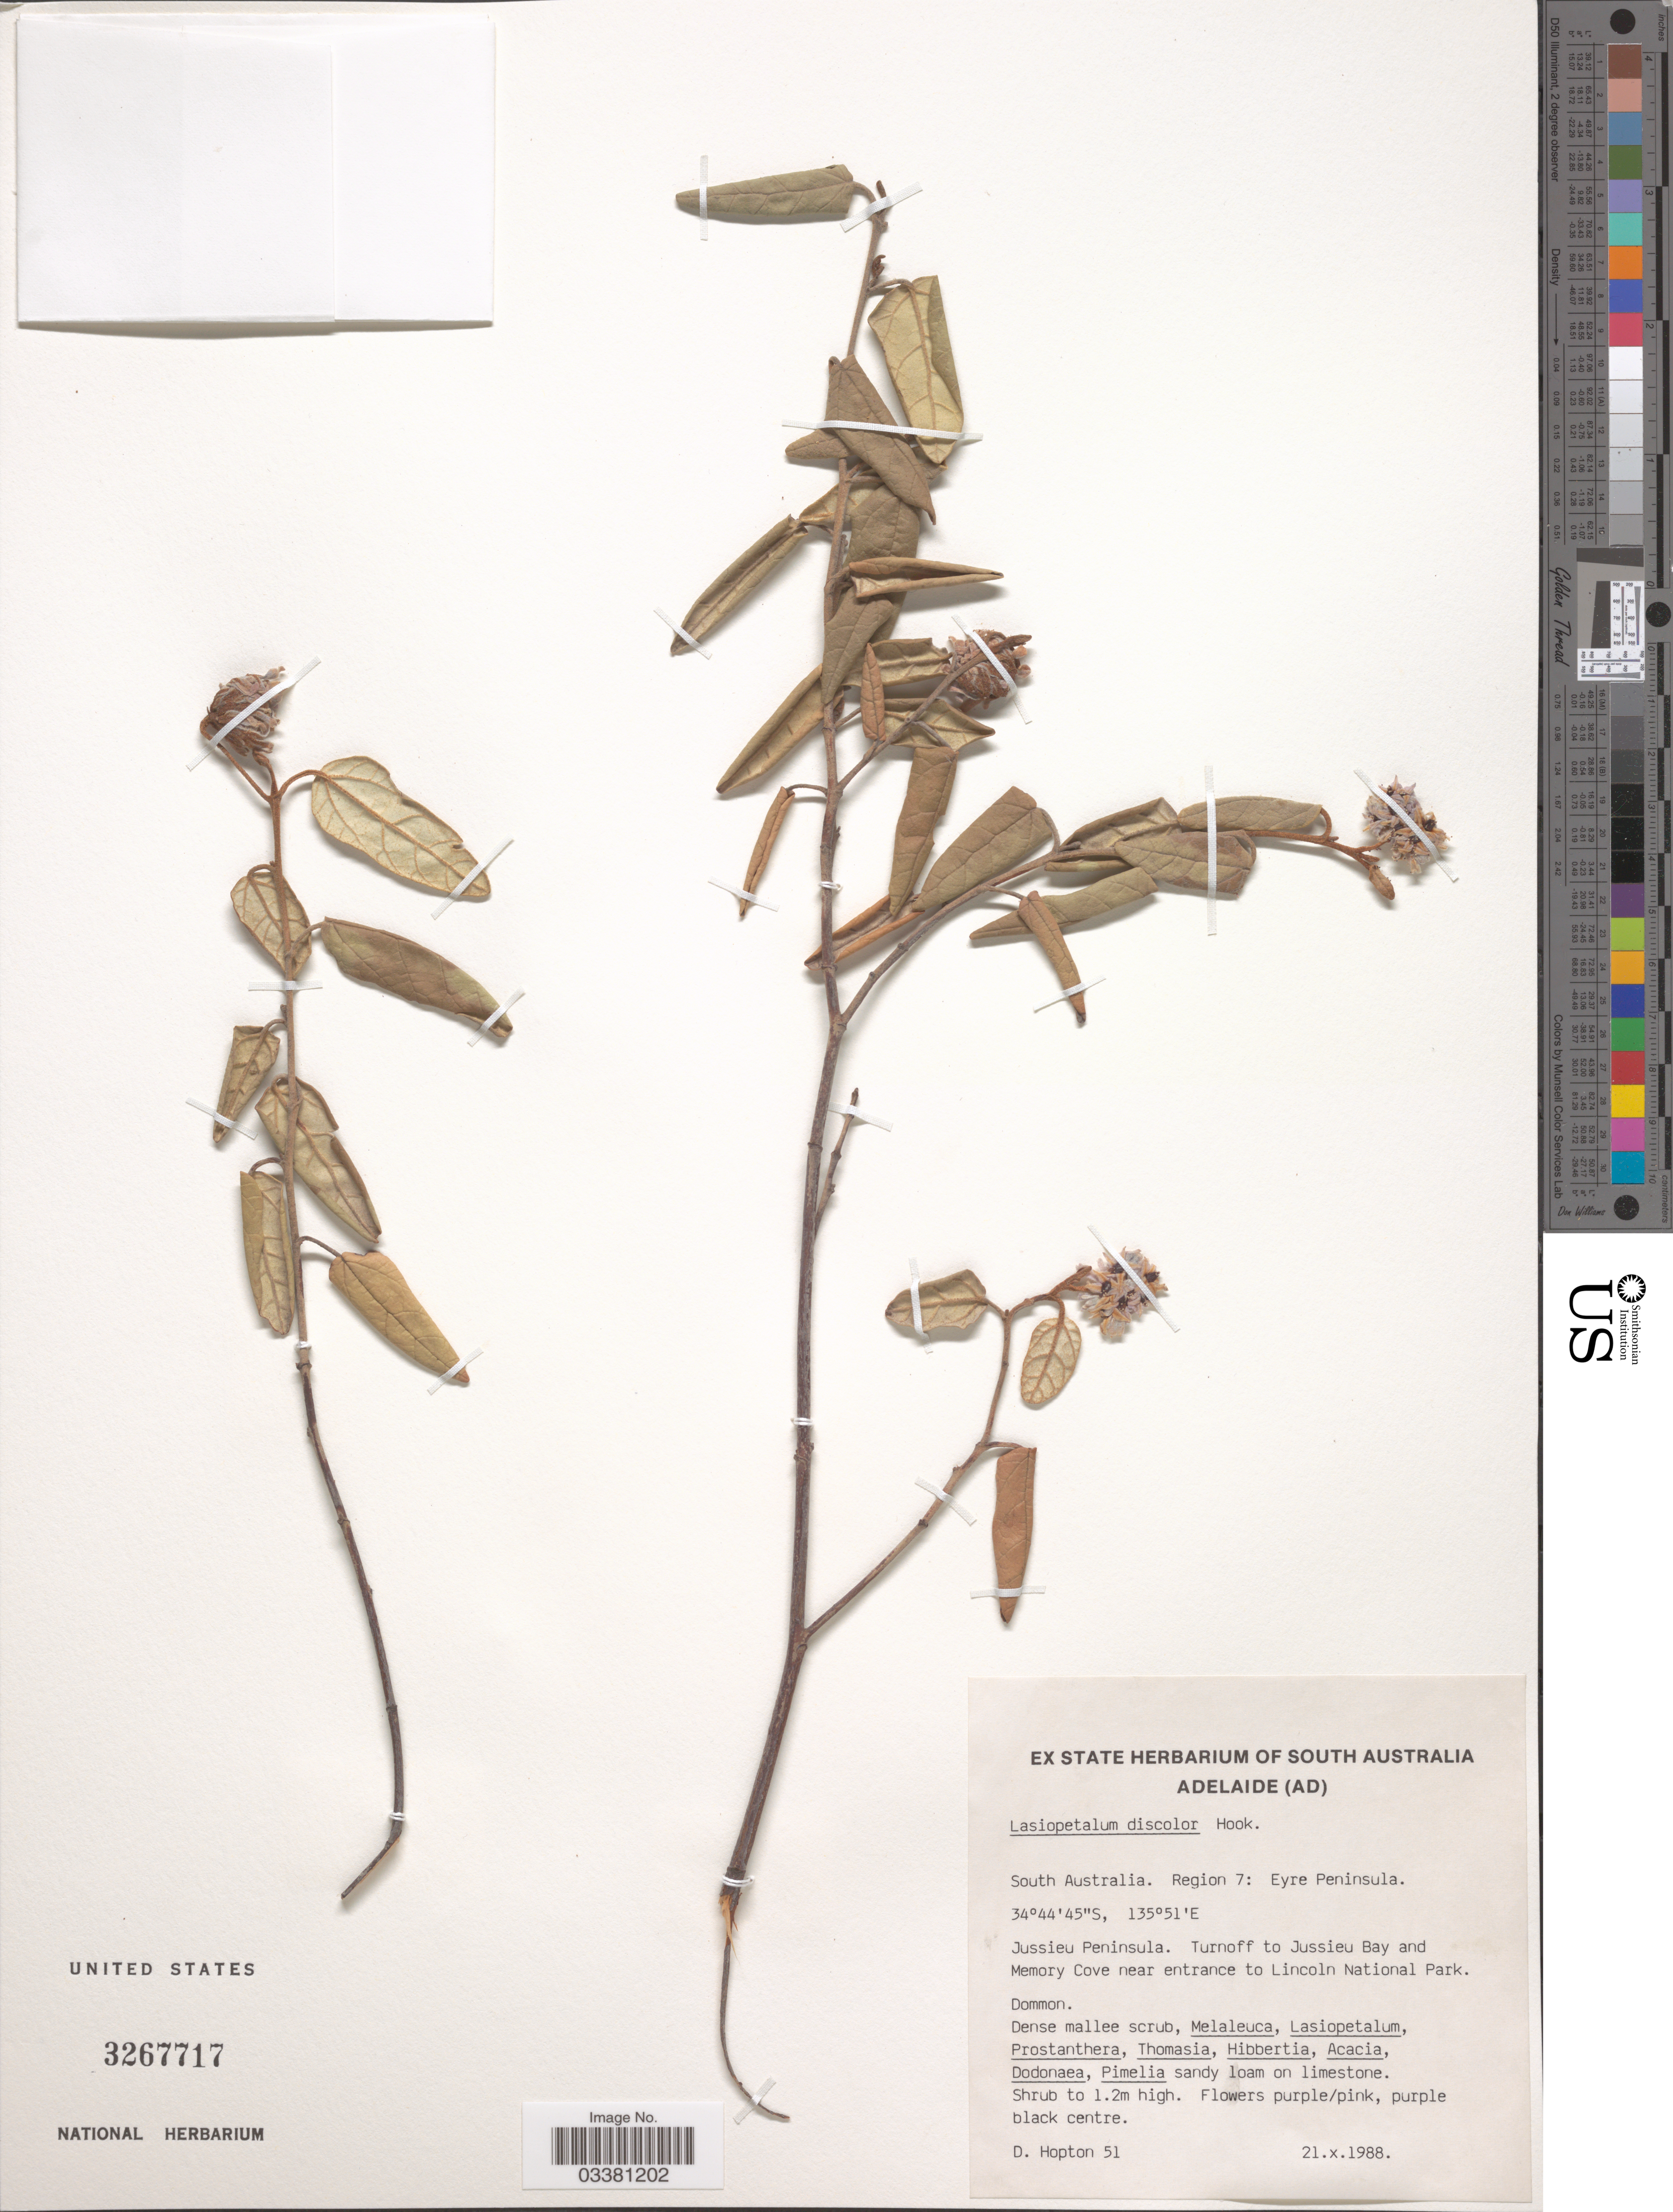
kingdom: Plantae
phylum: Tracheophyta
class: Magnoliopsida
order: Malvales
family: Malvaceae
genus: Lasiopetalum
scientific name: Lasiopetalum discolor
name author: Hook.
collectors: D. Hopton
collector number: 51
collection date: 1988-10-21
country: Australia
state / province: South Australia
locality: Region 7: Eyre Peninsula. Jussieu Peninsula. Turnoff to Jussieu Bay and Memory Cove near entrance to Lincoln National Park.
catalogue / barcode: US 3267717